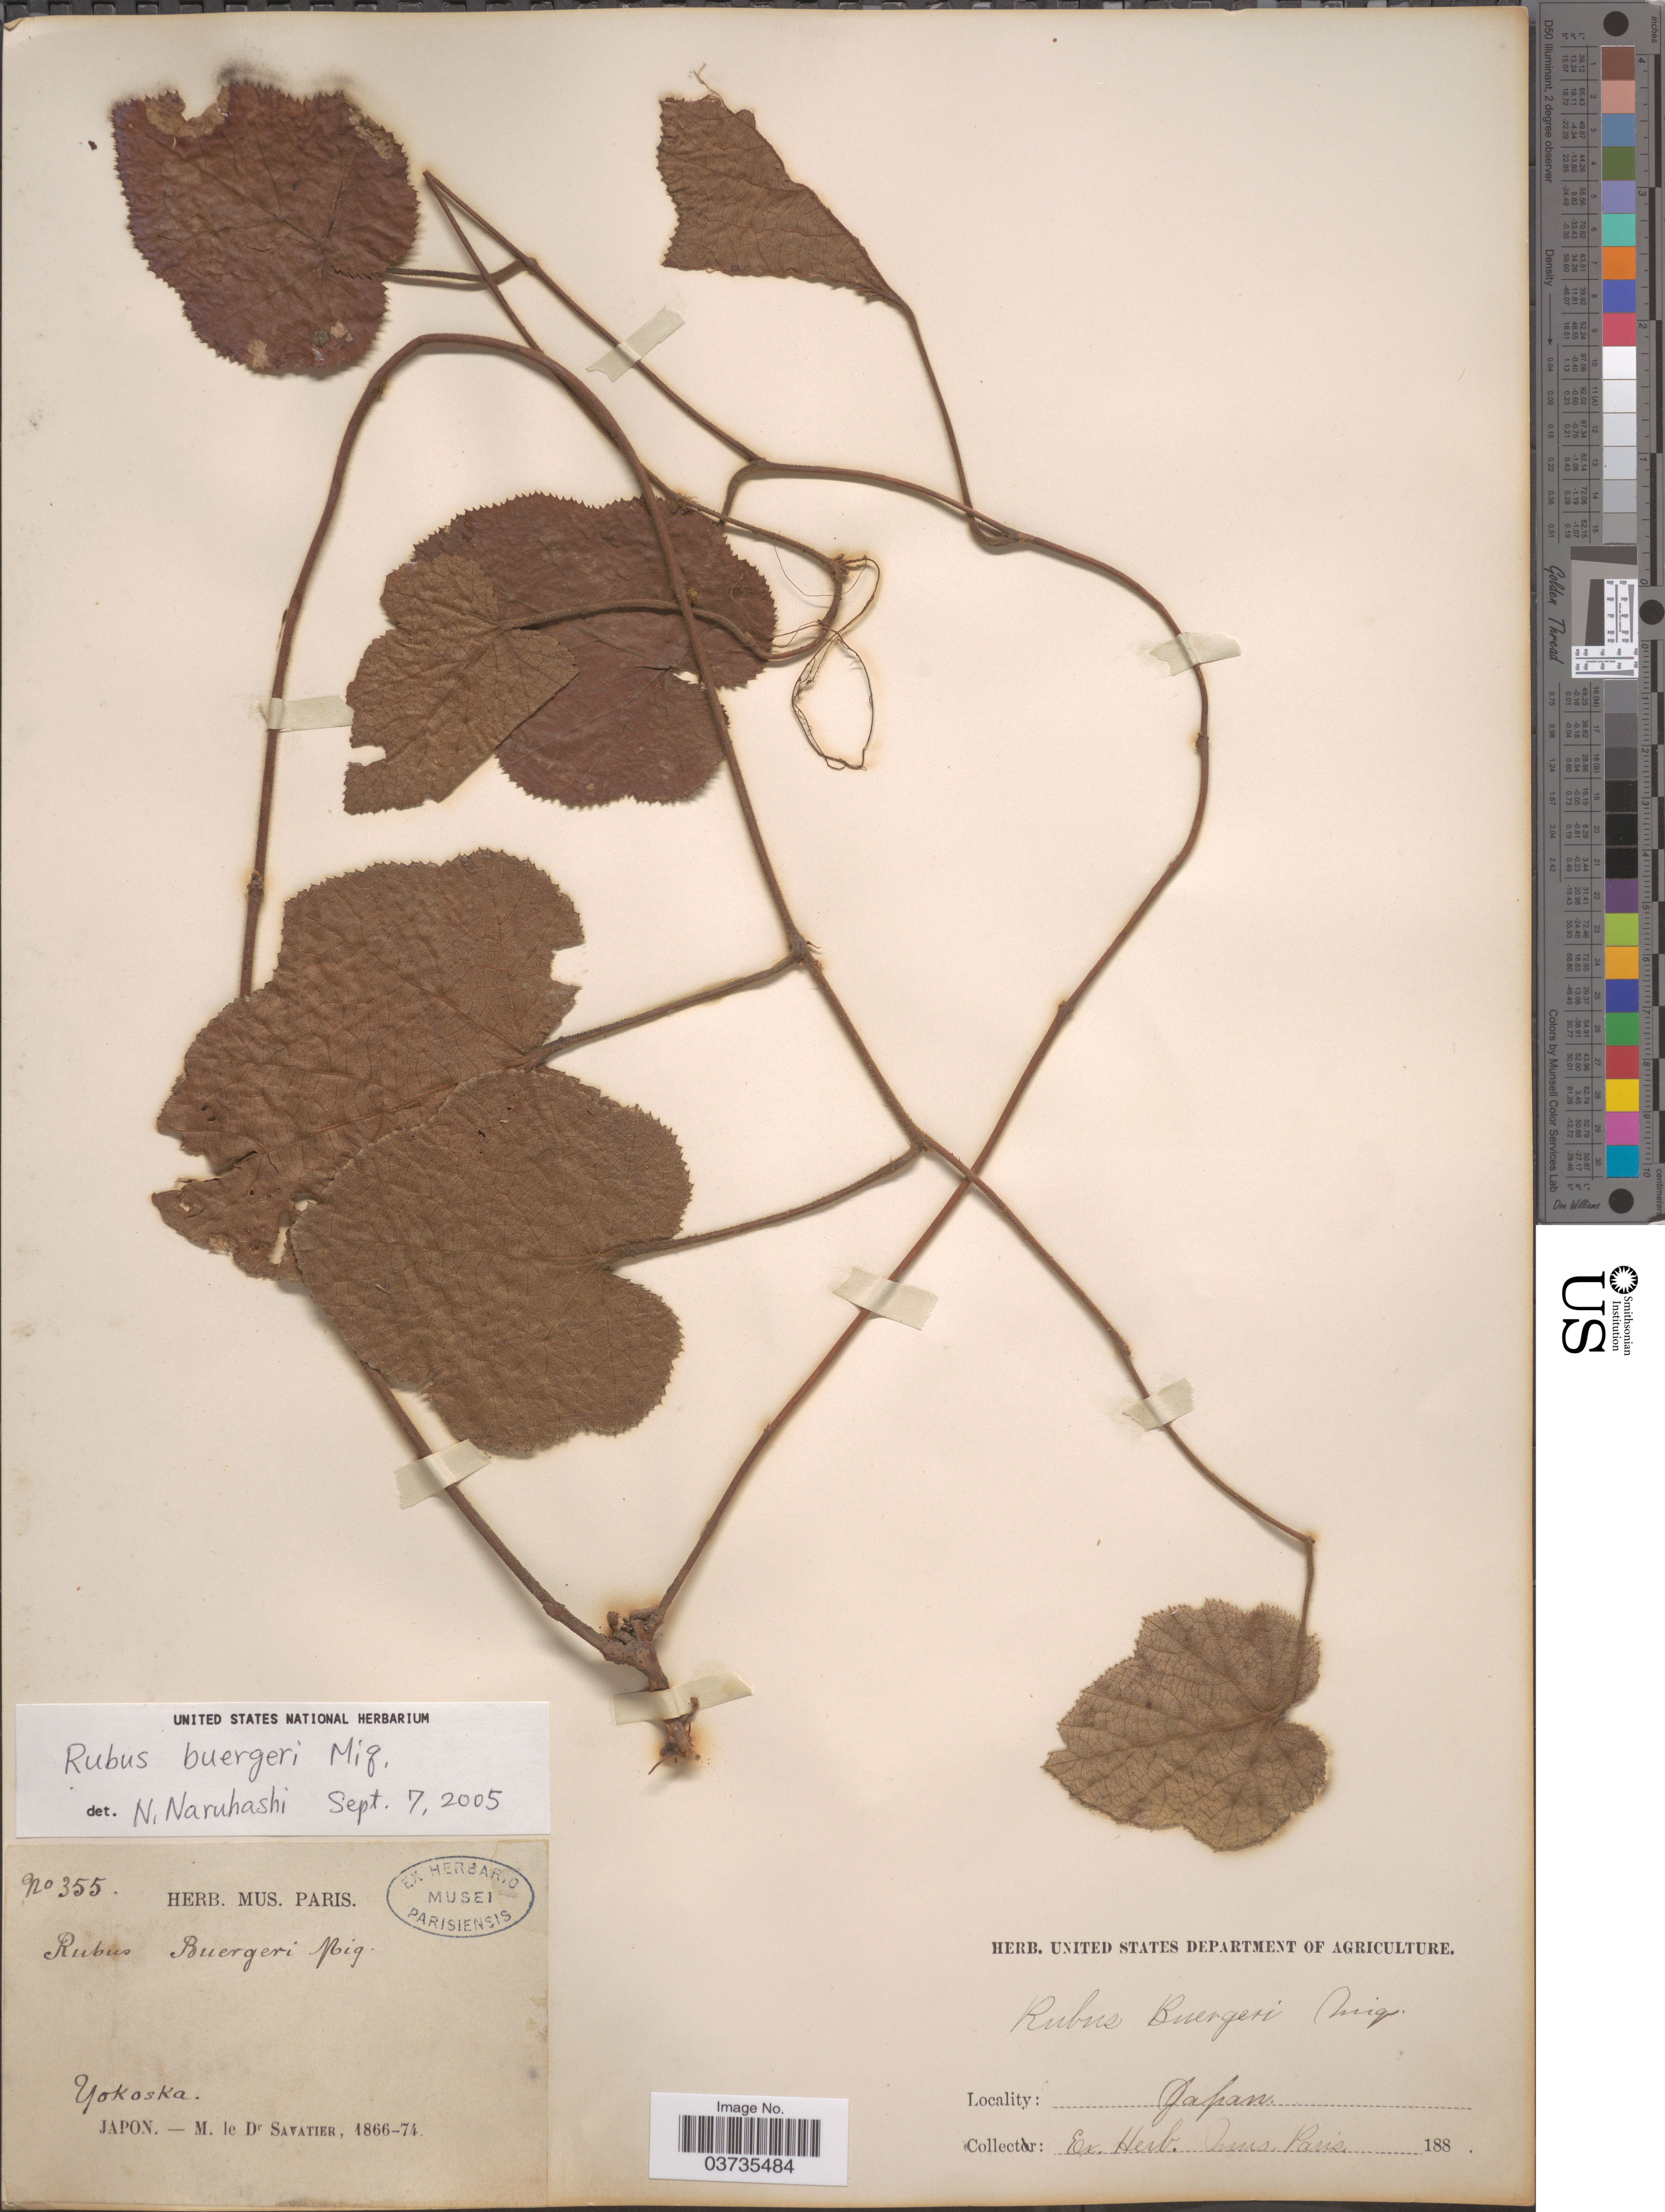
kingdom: Plantae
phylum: Tracheophyta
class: Magnoliopsida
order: Rosales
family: Rosaceae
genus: Rubus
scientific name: Rubus buergeri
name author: Miq.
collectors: M. Savatier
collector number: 355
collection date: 1866/1874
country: Japan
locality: Yokoska.